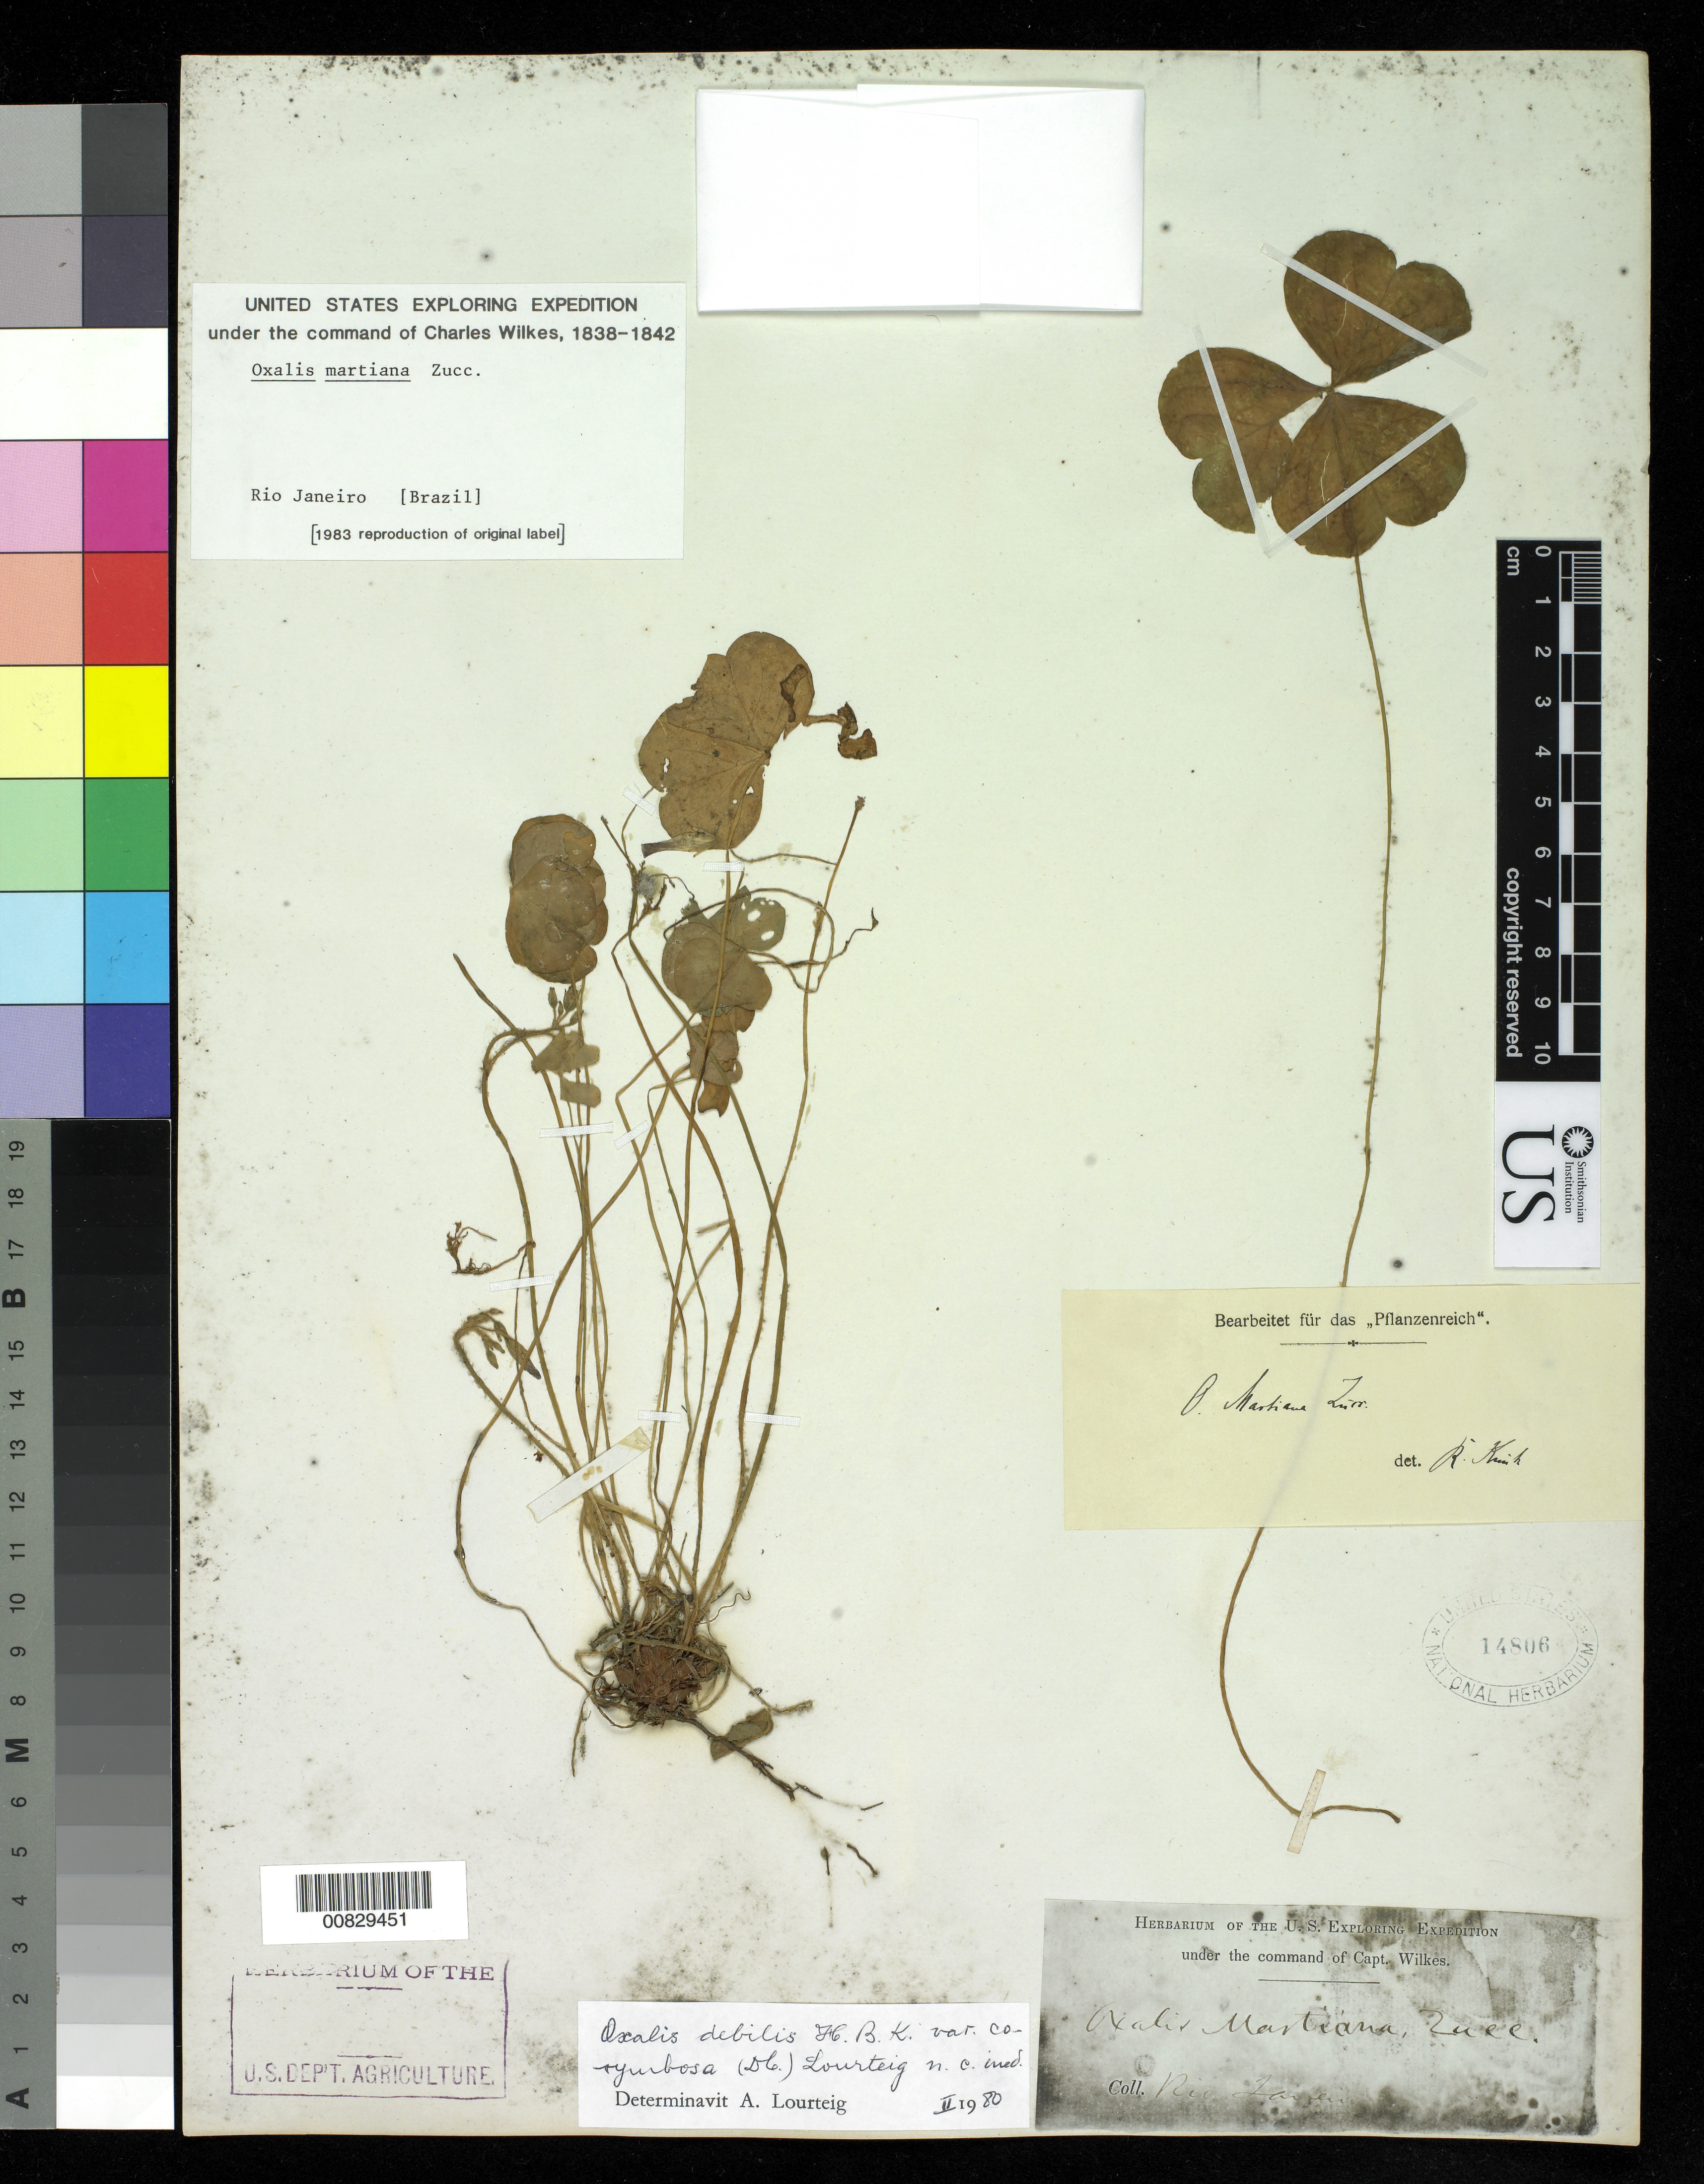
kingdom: Plantae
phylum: Tracheophyta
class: Magnoliopsida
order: Oxalidales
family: Oxalidaceae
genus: Oxalis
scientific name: Oxalis debilis var. corymbosa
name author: (DC.) Lourteig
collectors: Wilkes Explor. Exped.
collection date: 1838/1842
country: Brazil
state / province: Rio de Janeiro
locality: Rio Janeiro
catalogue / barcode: US 14806